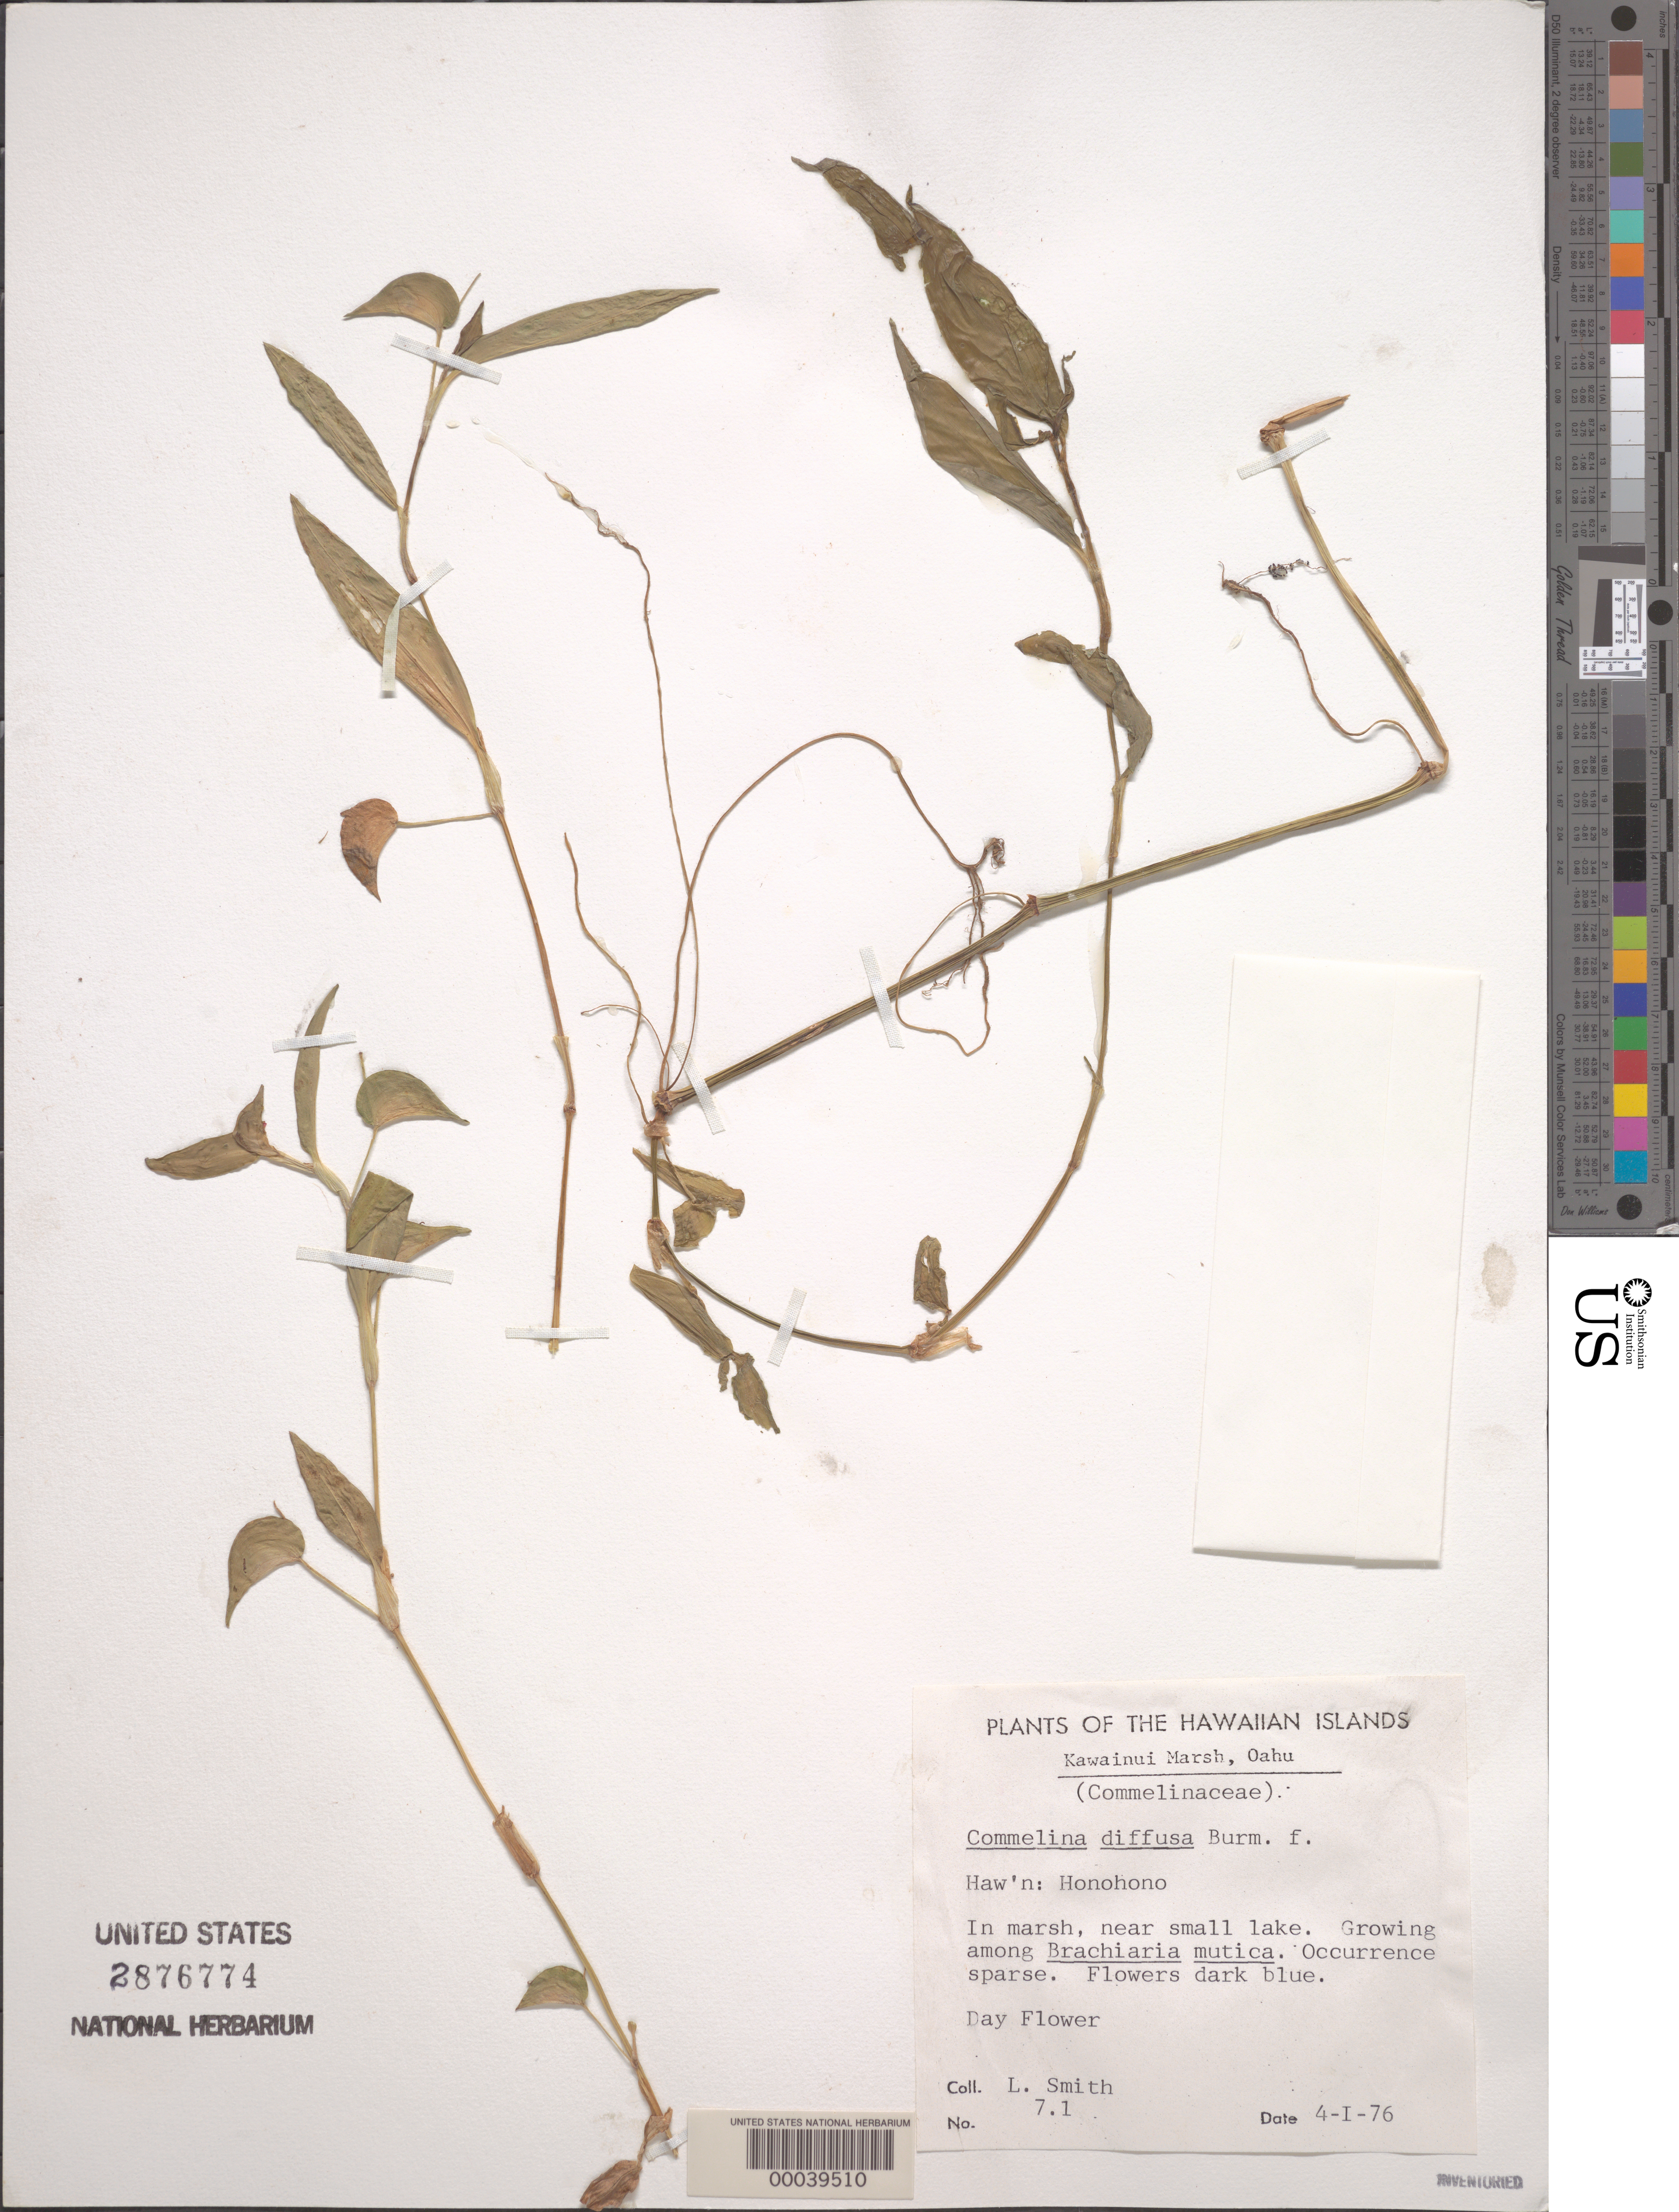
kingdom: Plantae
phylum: Tracheophyta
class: Liliopsida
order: Commelinales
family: Commelinaceae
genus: Commelina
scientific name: Commelina diffusa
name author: Burm. f.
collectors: L. Smith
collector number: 7.1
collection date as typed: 04 Jan 1976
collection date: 1976-01-04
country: United States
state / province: Hawaii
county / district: Honolulu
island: Oahu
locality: Kawainui marsh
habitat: Marsh, near small lake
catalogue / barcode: US 2876774